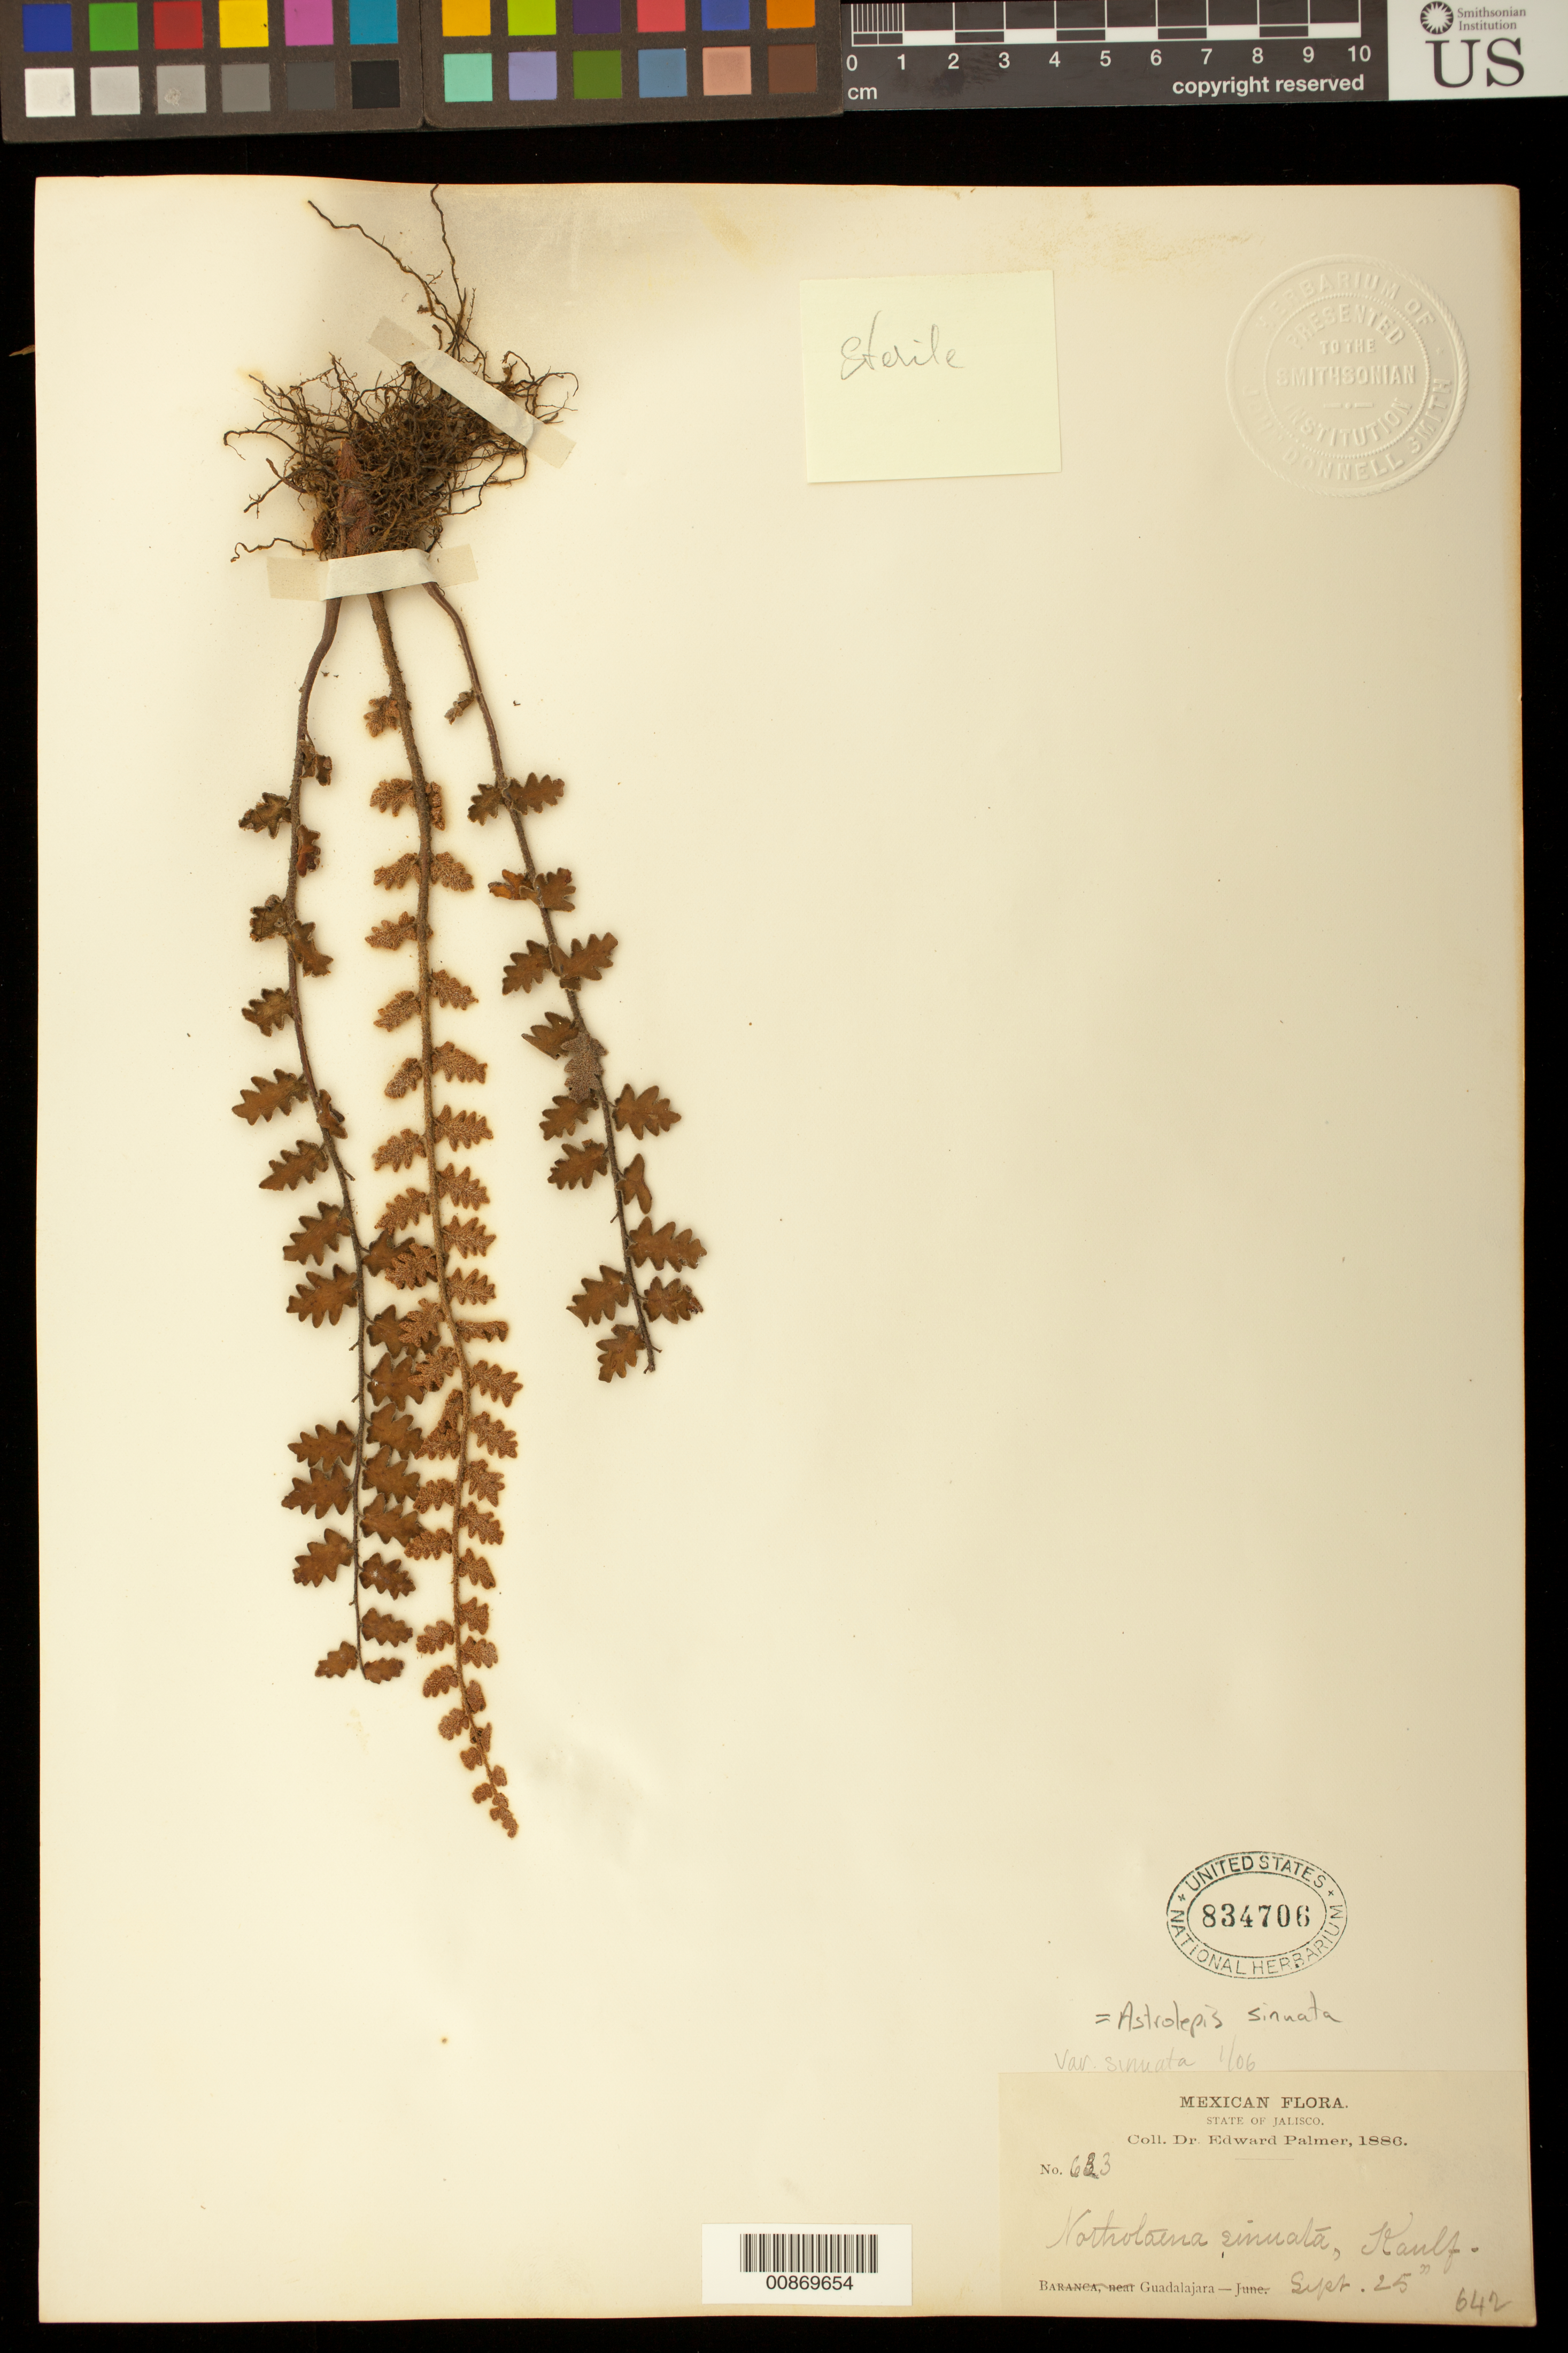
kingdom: Plantae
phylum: Tracheophyta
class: Polypodiopsida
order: Polypodiales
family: Pteridaceae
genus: Astrolepis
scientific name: Astrolepis sinuata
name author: (Lag. ex Sw.) D.M. Benham & Windham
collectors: E. Palmer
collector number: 633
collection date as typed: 25 Sep 1886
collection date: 1886-09-25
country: Mexico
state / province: Jalisco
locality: Guadalajara, Jalisco.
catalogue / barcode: US 834706